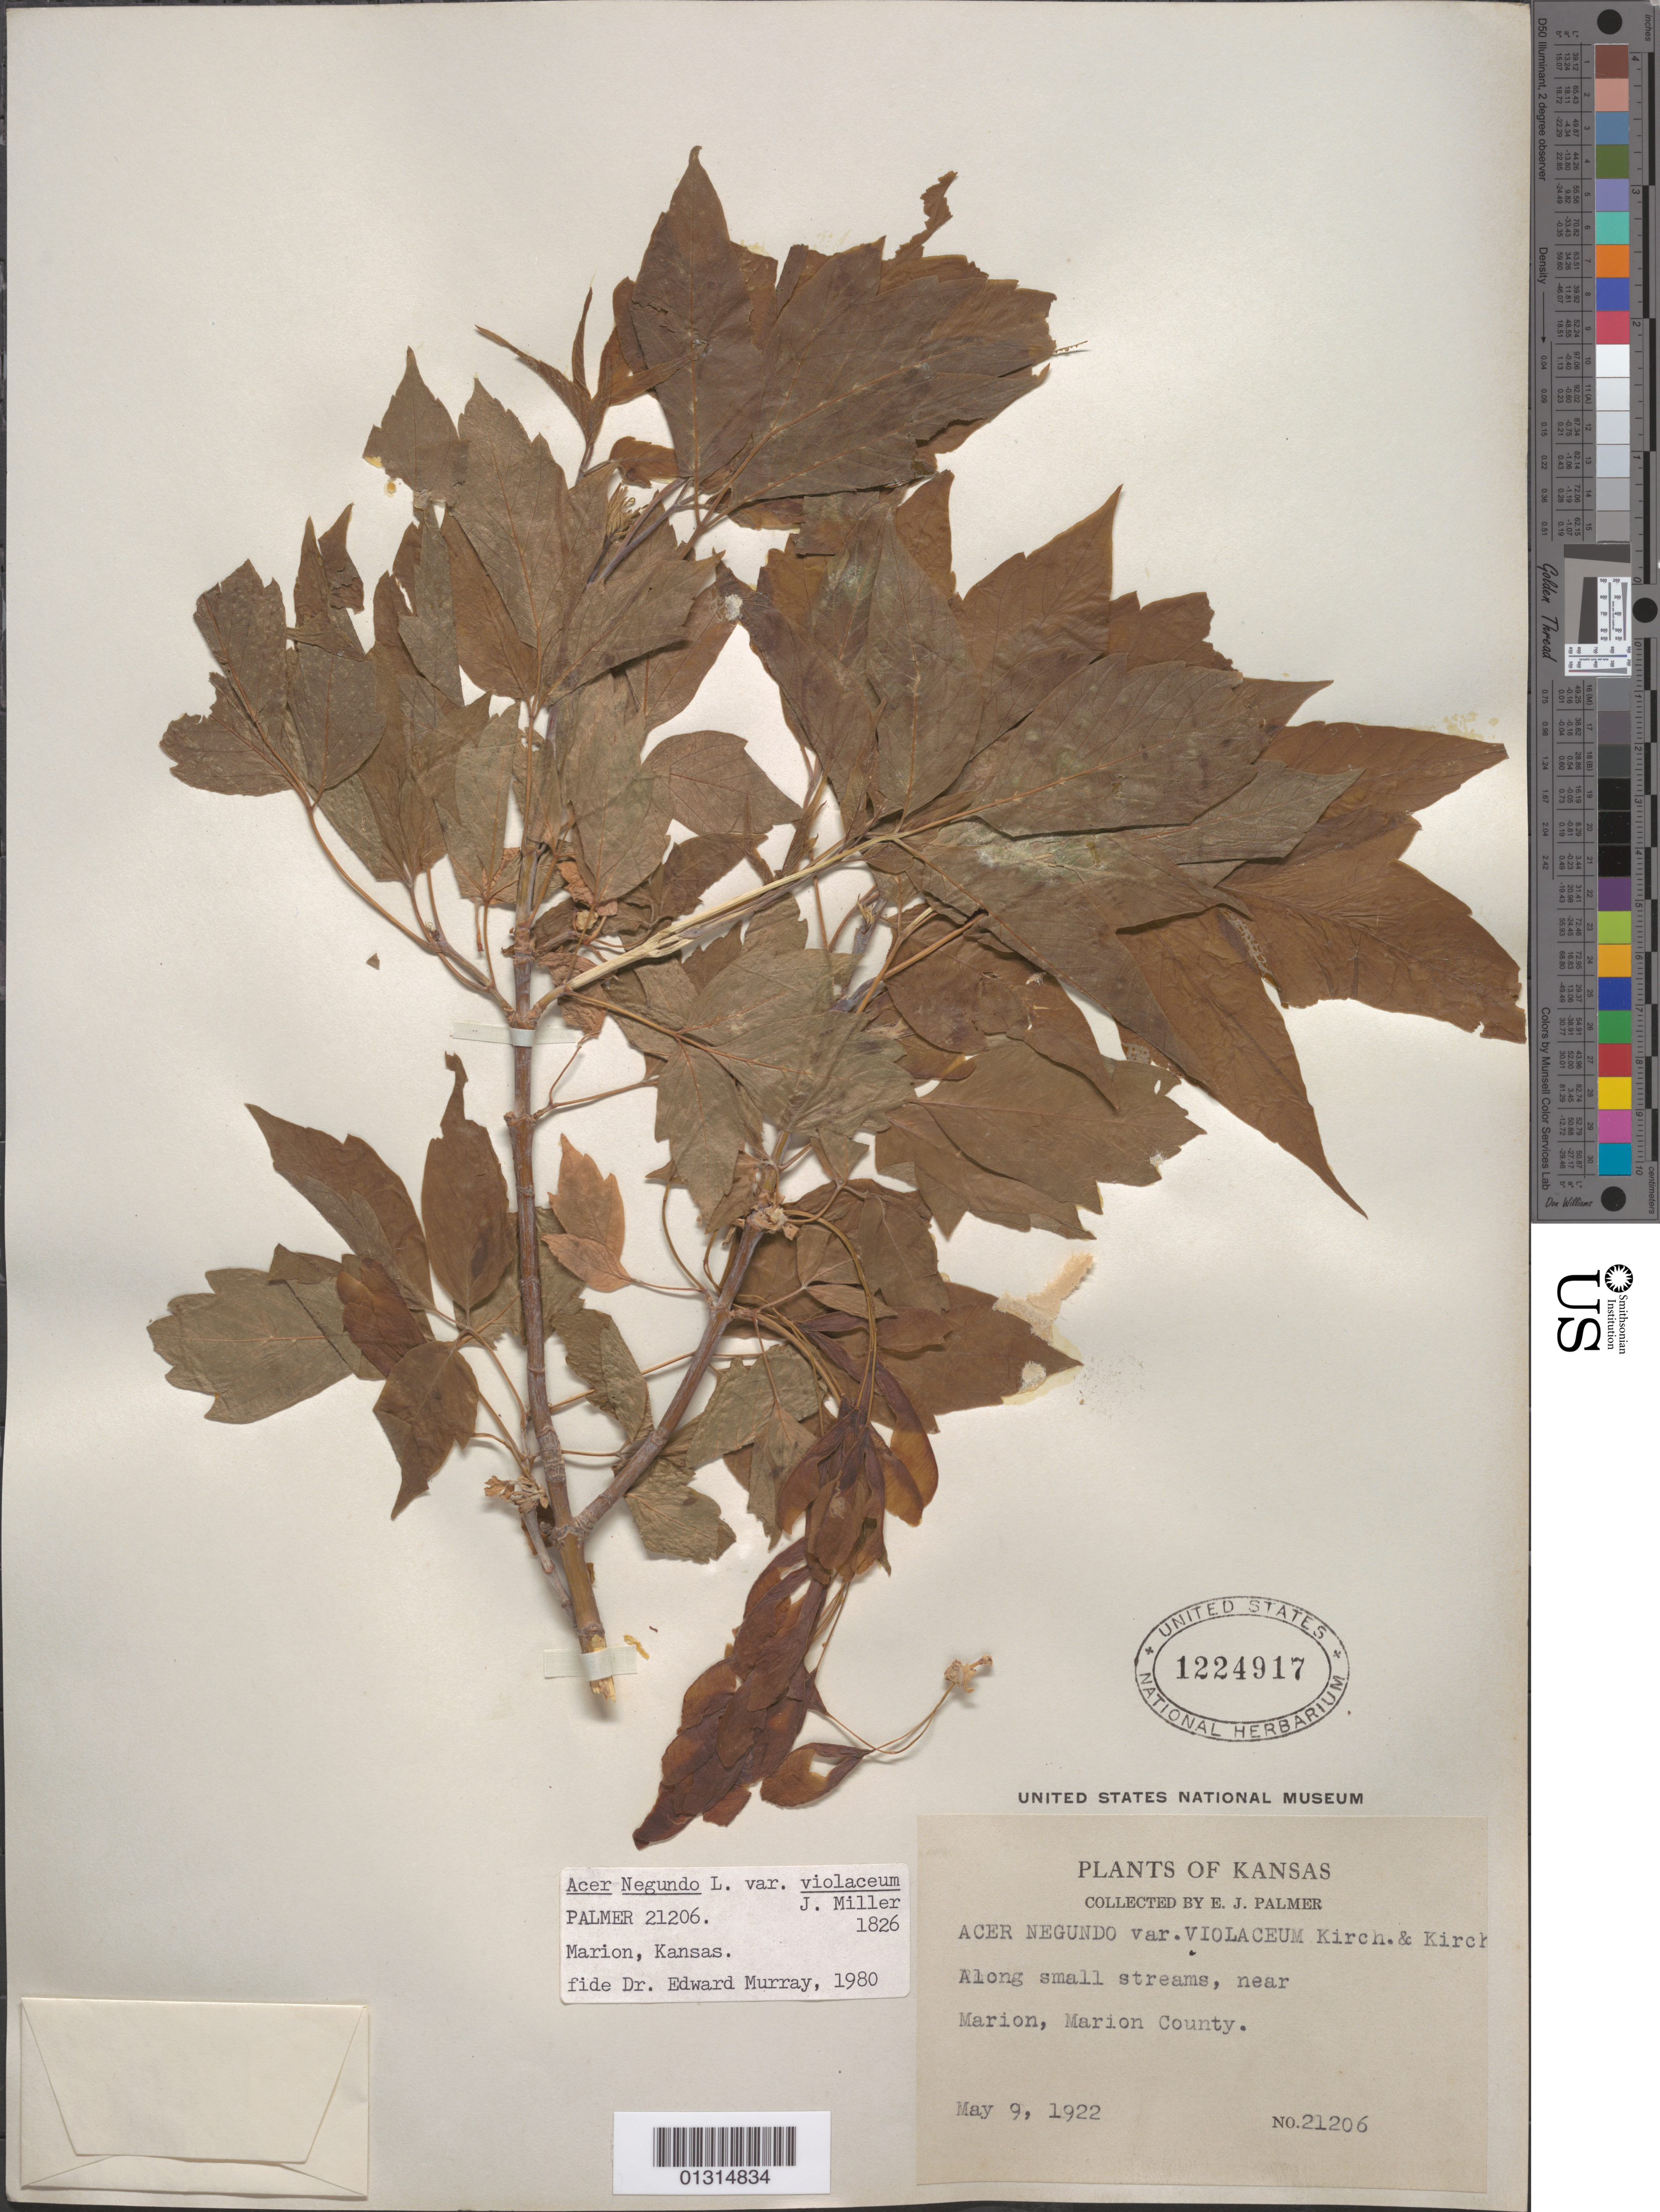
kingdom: Plantae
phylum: Tracheophyta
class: Magnoliopsida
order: Sapindales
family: Sapindaceae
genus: Acer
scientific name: Acer negundo var. violaceum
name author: (Booth ex Loudon) H. Jaeger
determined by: Murray, Edward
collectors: E. J. Palmer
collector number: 21206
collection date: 1922-05-09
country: United States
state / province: Kansas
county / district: Marion County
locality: Marion County, near Marion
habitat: Along small streams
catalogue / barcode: US 1224917